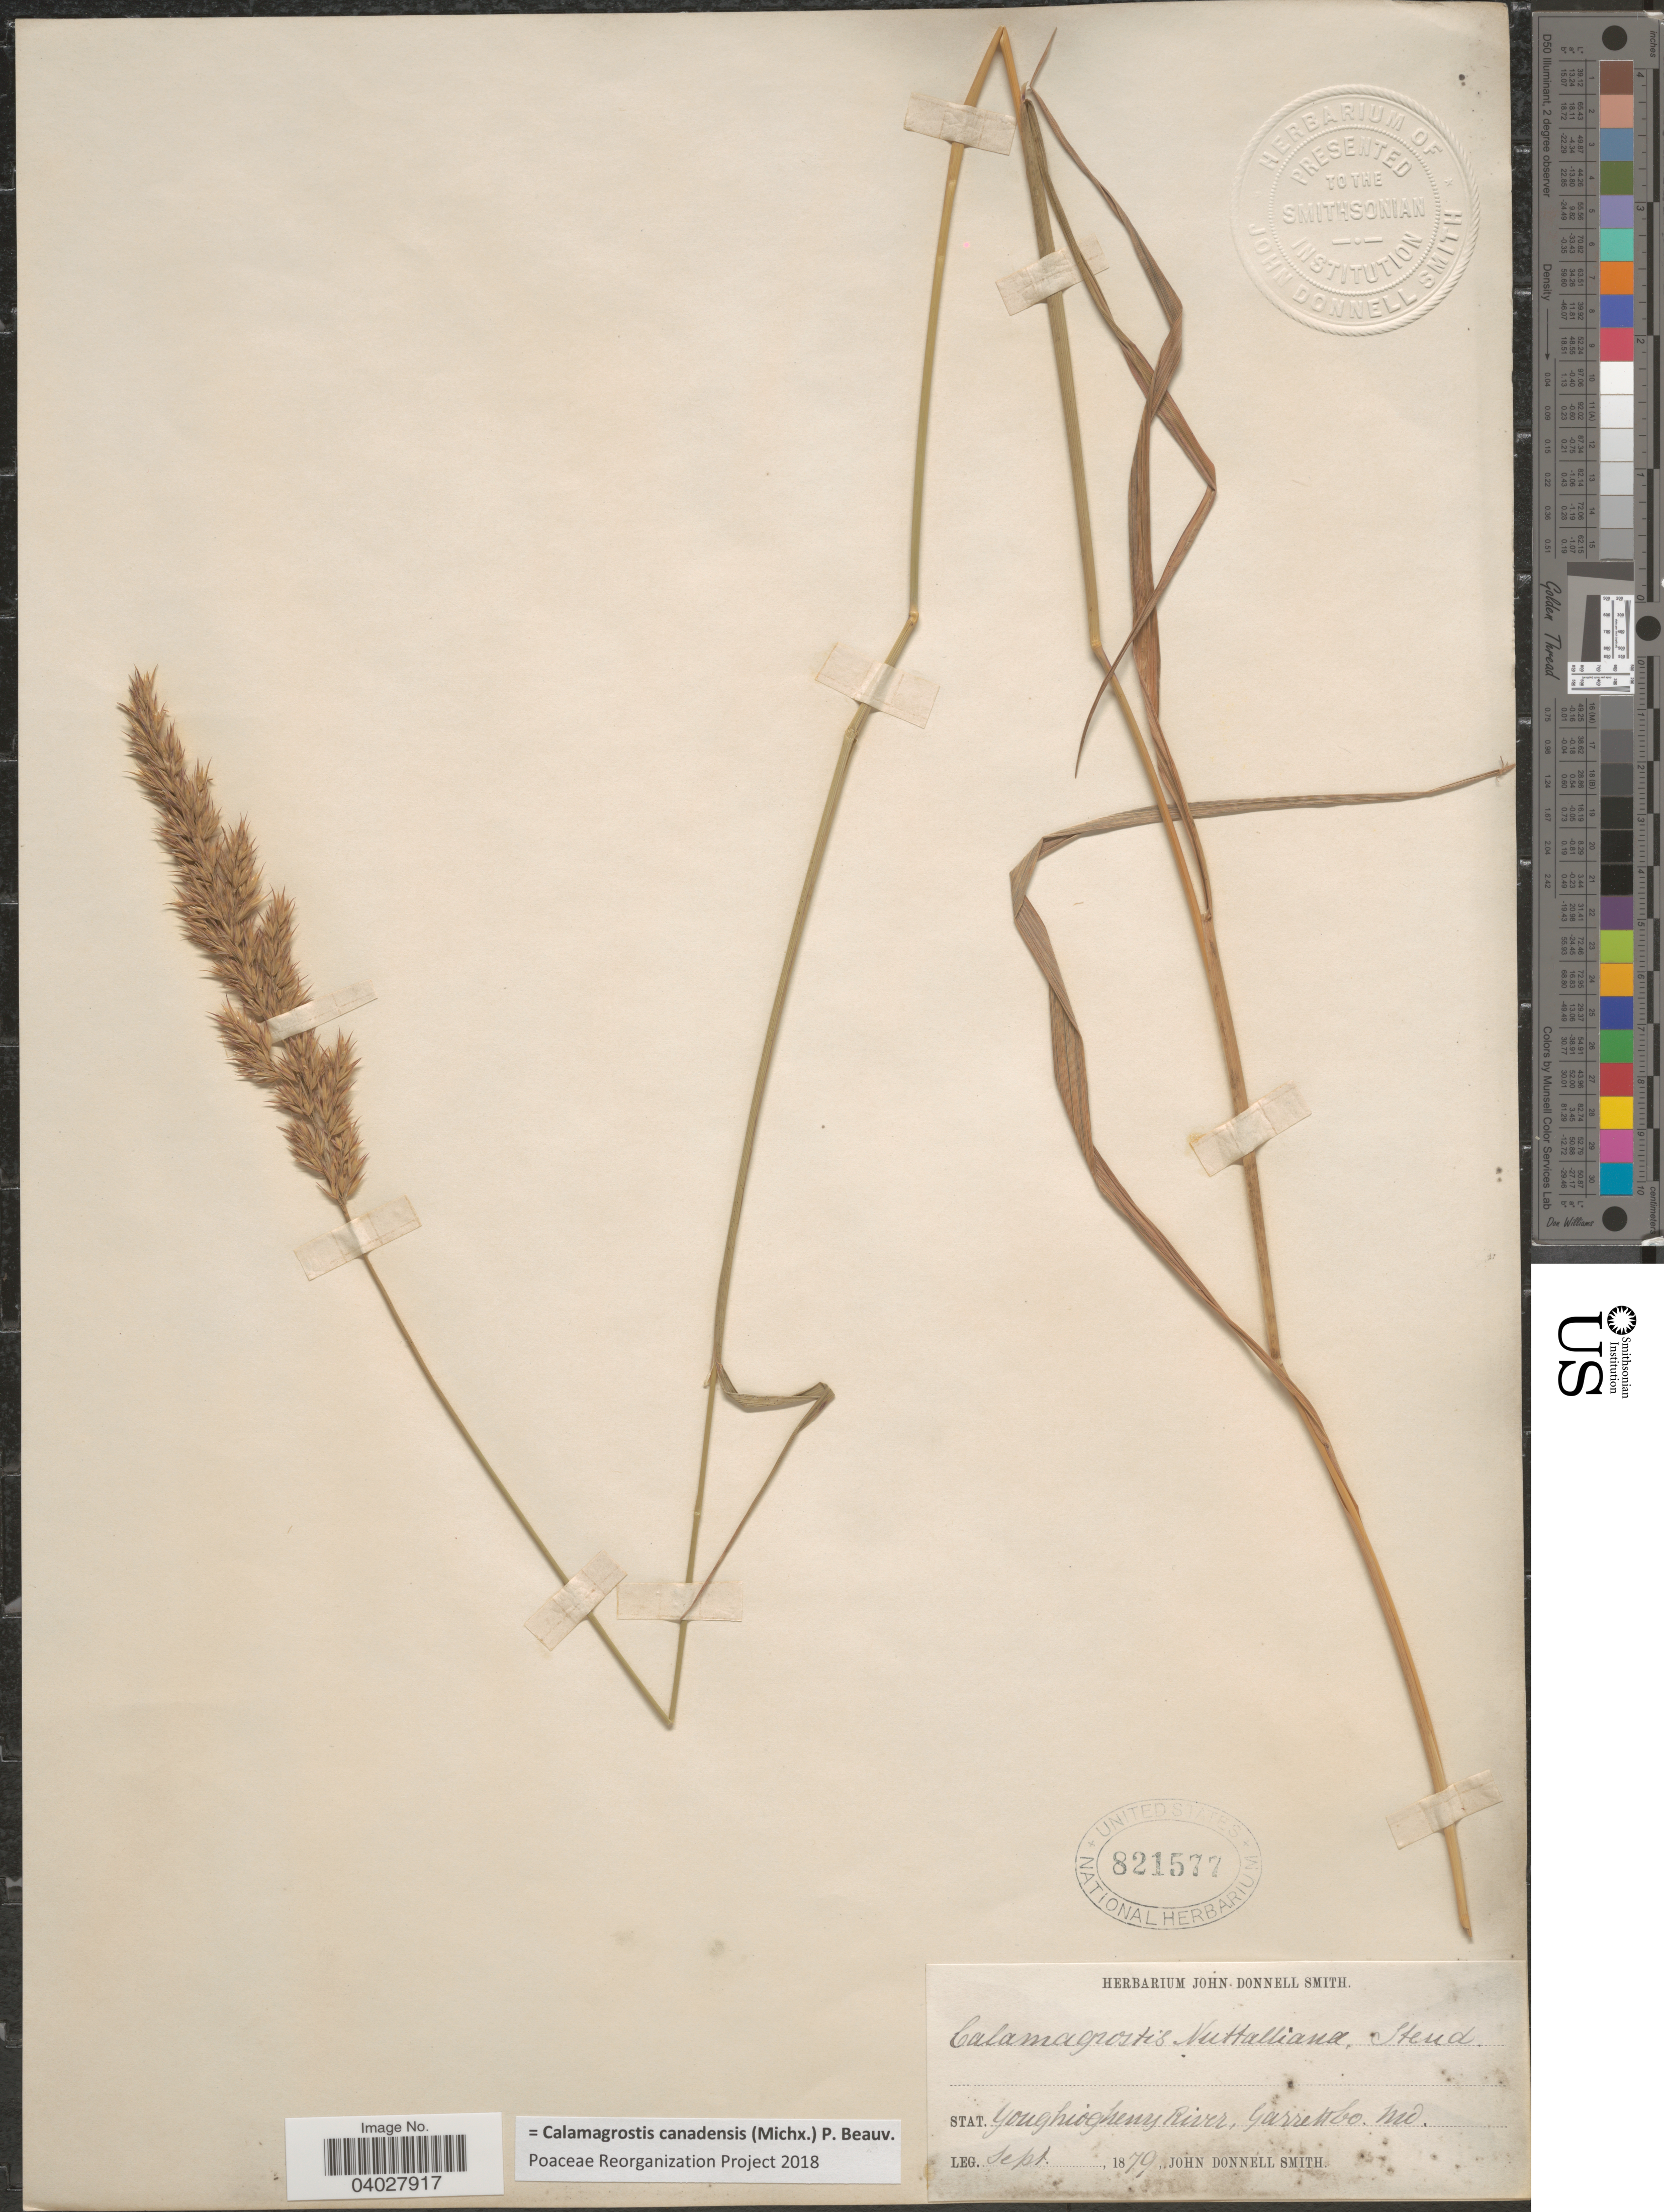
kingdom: Plantae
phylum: Tracheophyta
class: Liliopsida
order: Poales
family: Poaceae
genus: Calamagrostis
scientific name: Calamagrostis canadensis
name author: (Michx.) P. Beauv.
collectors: J. Donnell Smith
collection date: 1879-09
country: United States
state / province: Maryland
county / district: Garrett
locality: Stat. Youghiogheny River, Garrett Co.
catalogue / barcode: US 821577